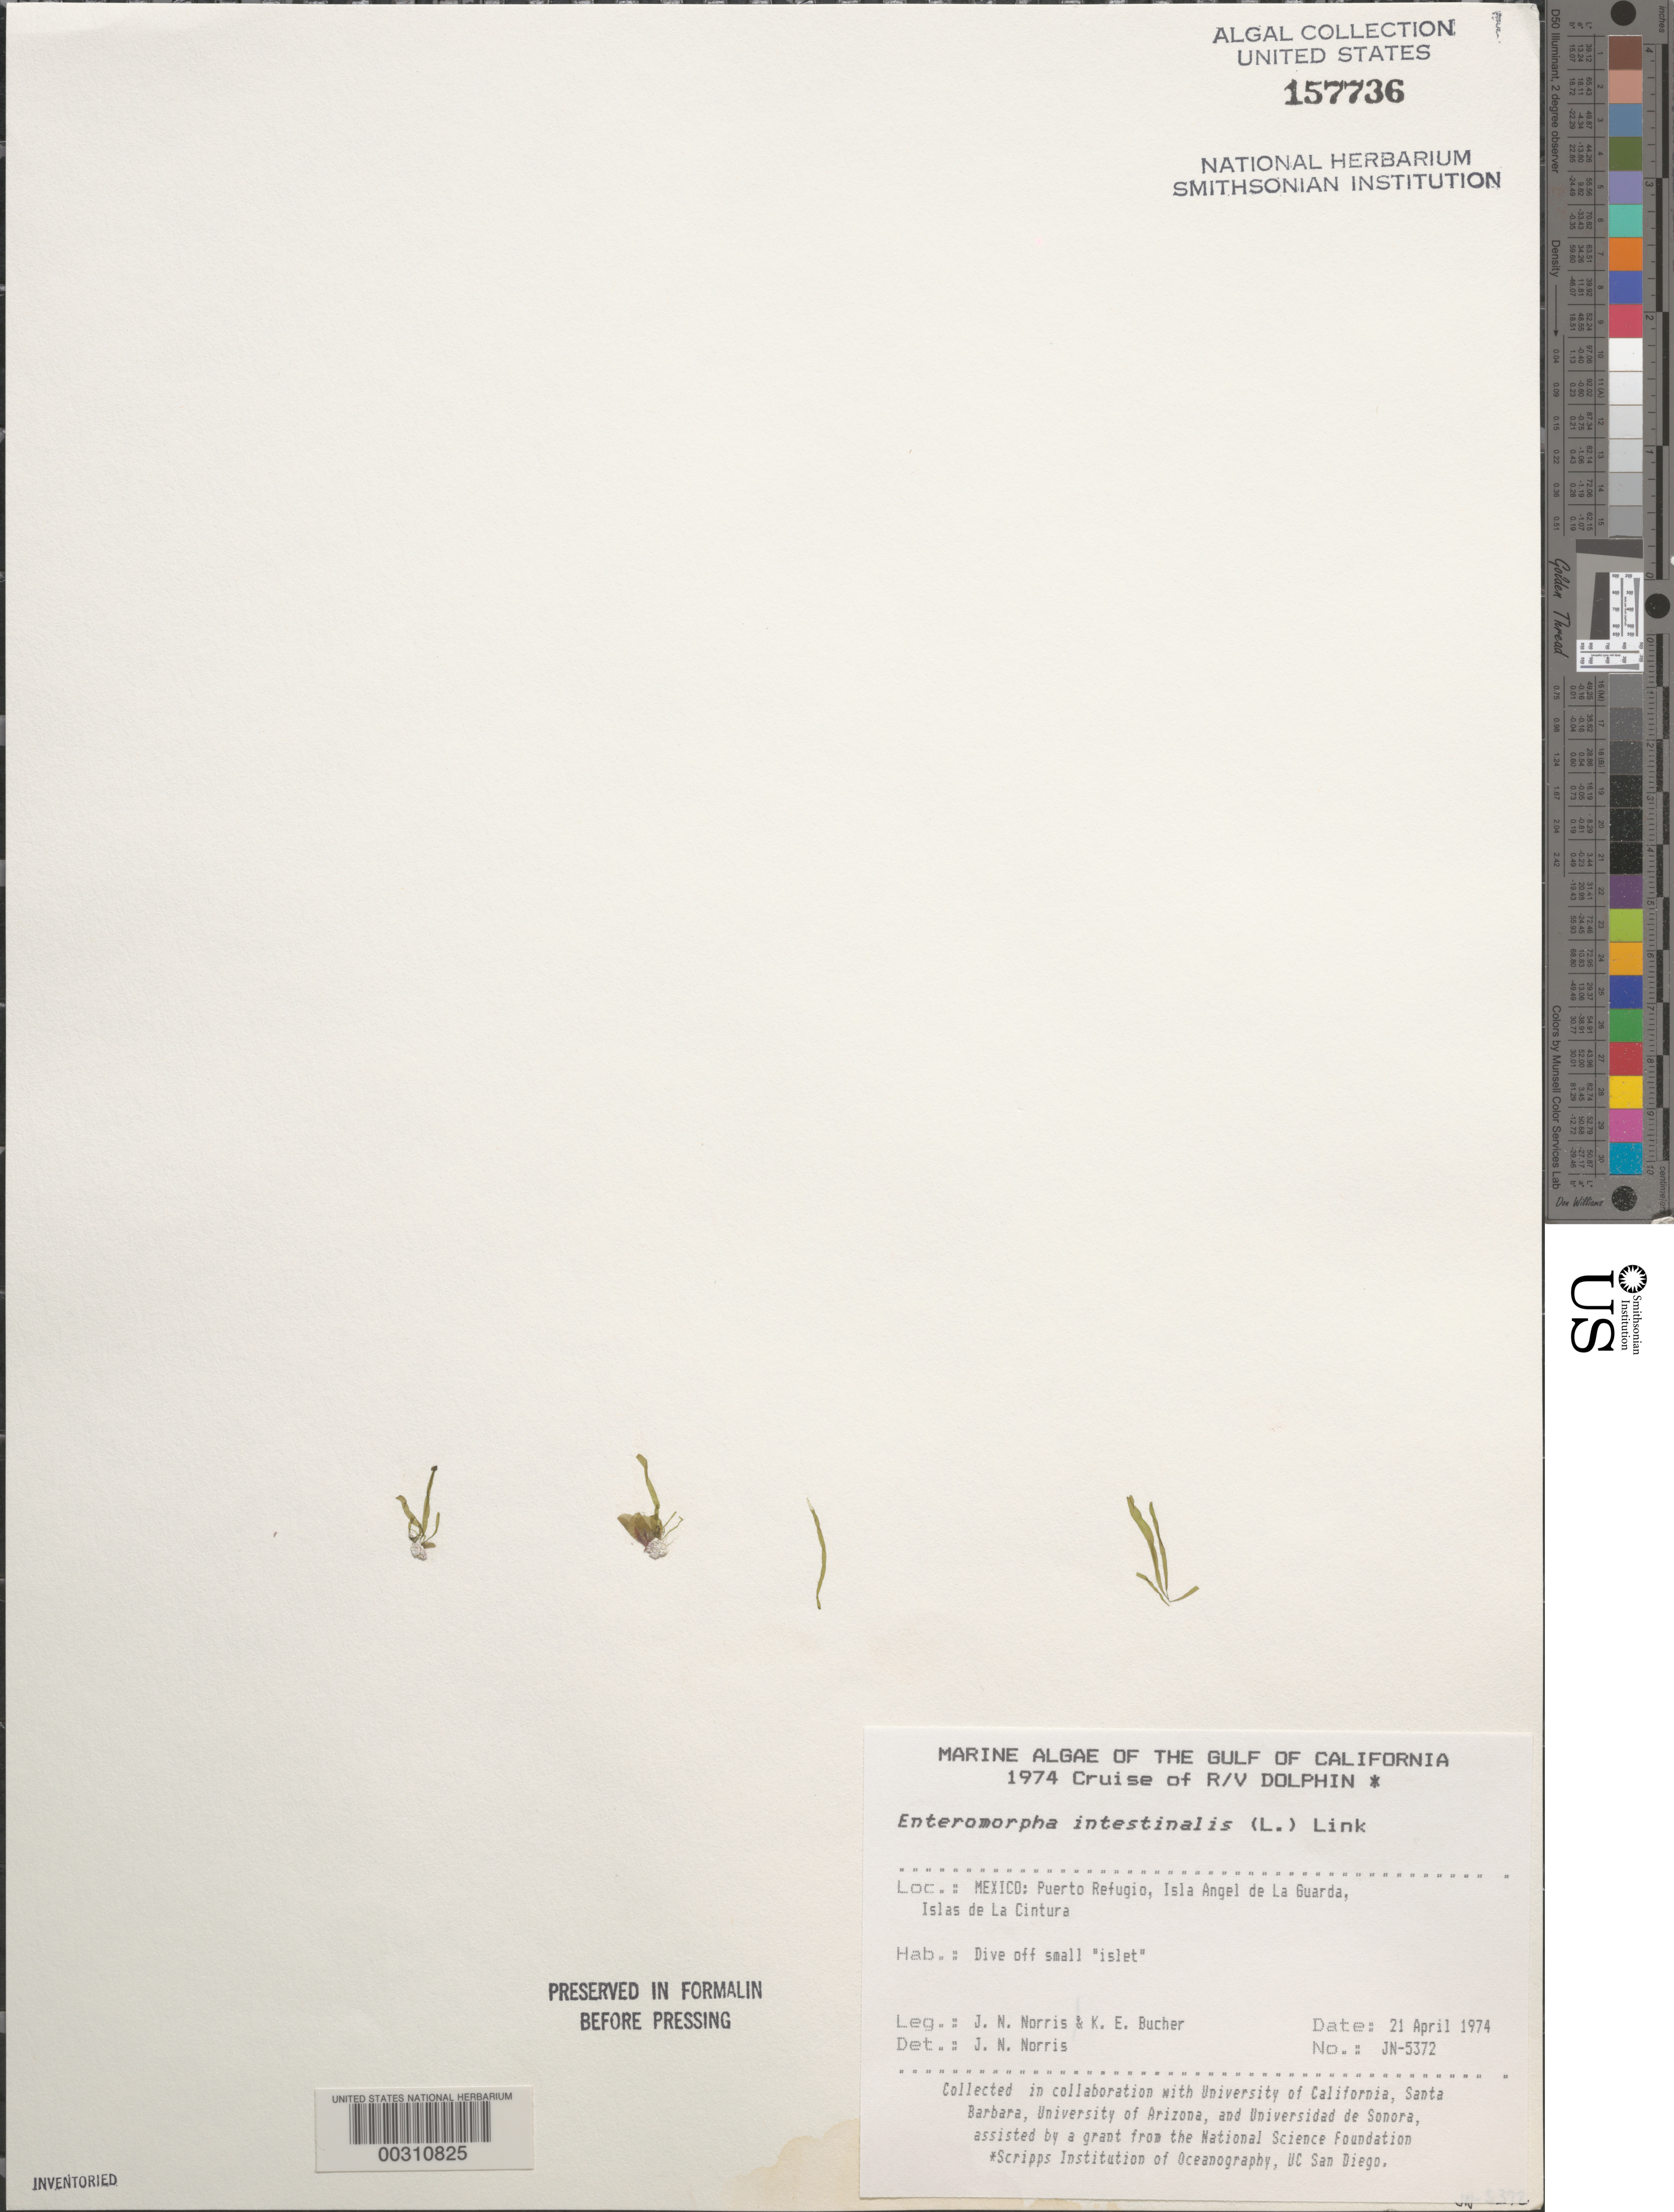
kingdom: Plantae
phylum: Chlorophyta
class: Ulvophyceae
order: Ulvales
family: Ulvaceae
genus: Ulva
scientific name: Ulva intestinalis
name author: L.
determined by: Algae name updating Project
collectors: J. N. Norris & K. E. Bucher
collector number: JN-5372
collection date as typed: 21 Apr 1974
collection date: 1974-04-21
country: Mexico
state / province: Baja California Norte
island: Isla Angel de la Guarda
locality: Puerto Refugio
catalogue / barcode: US 157736